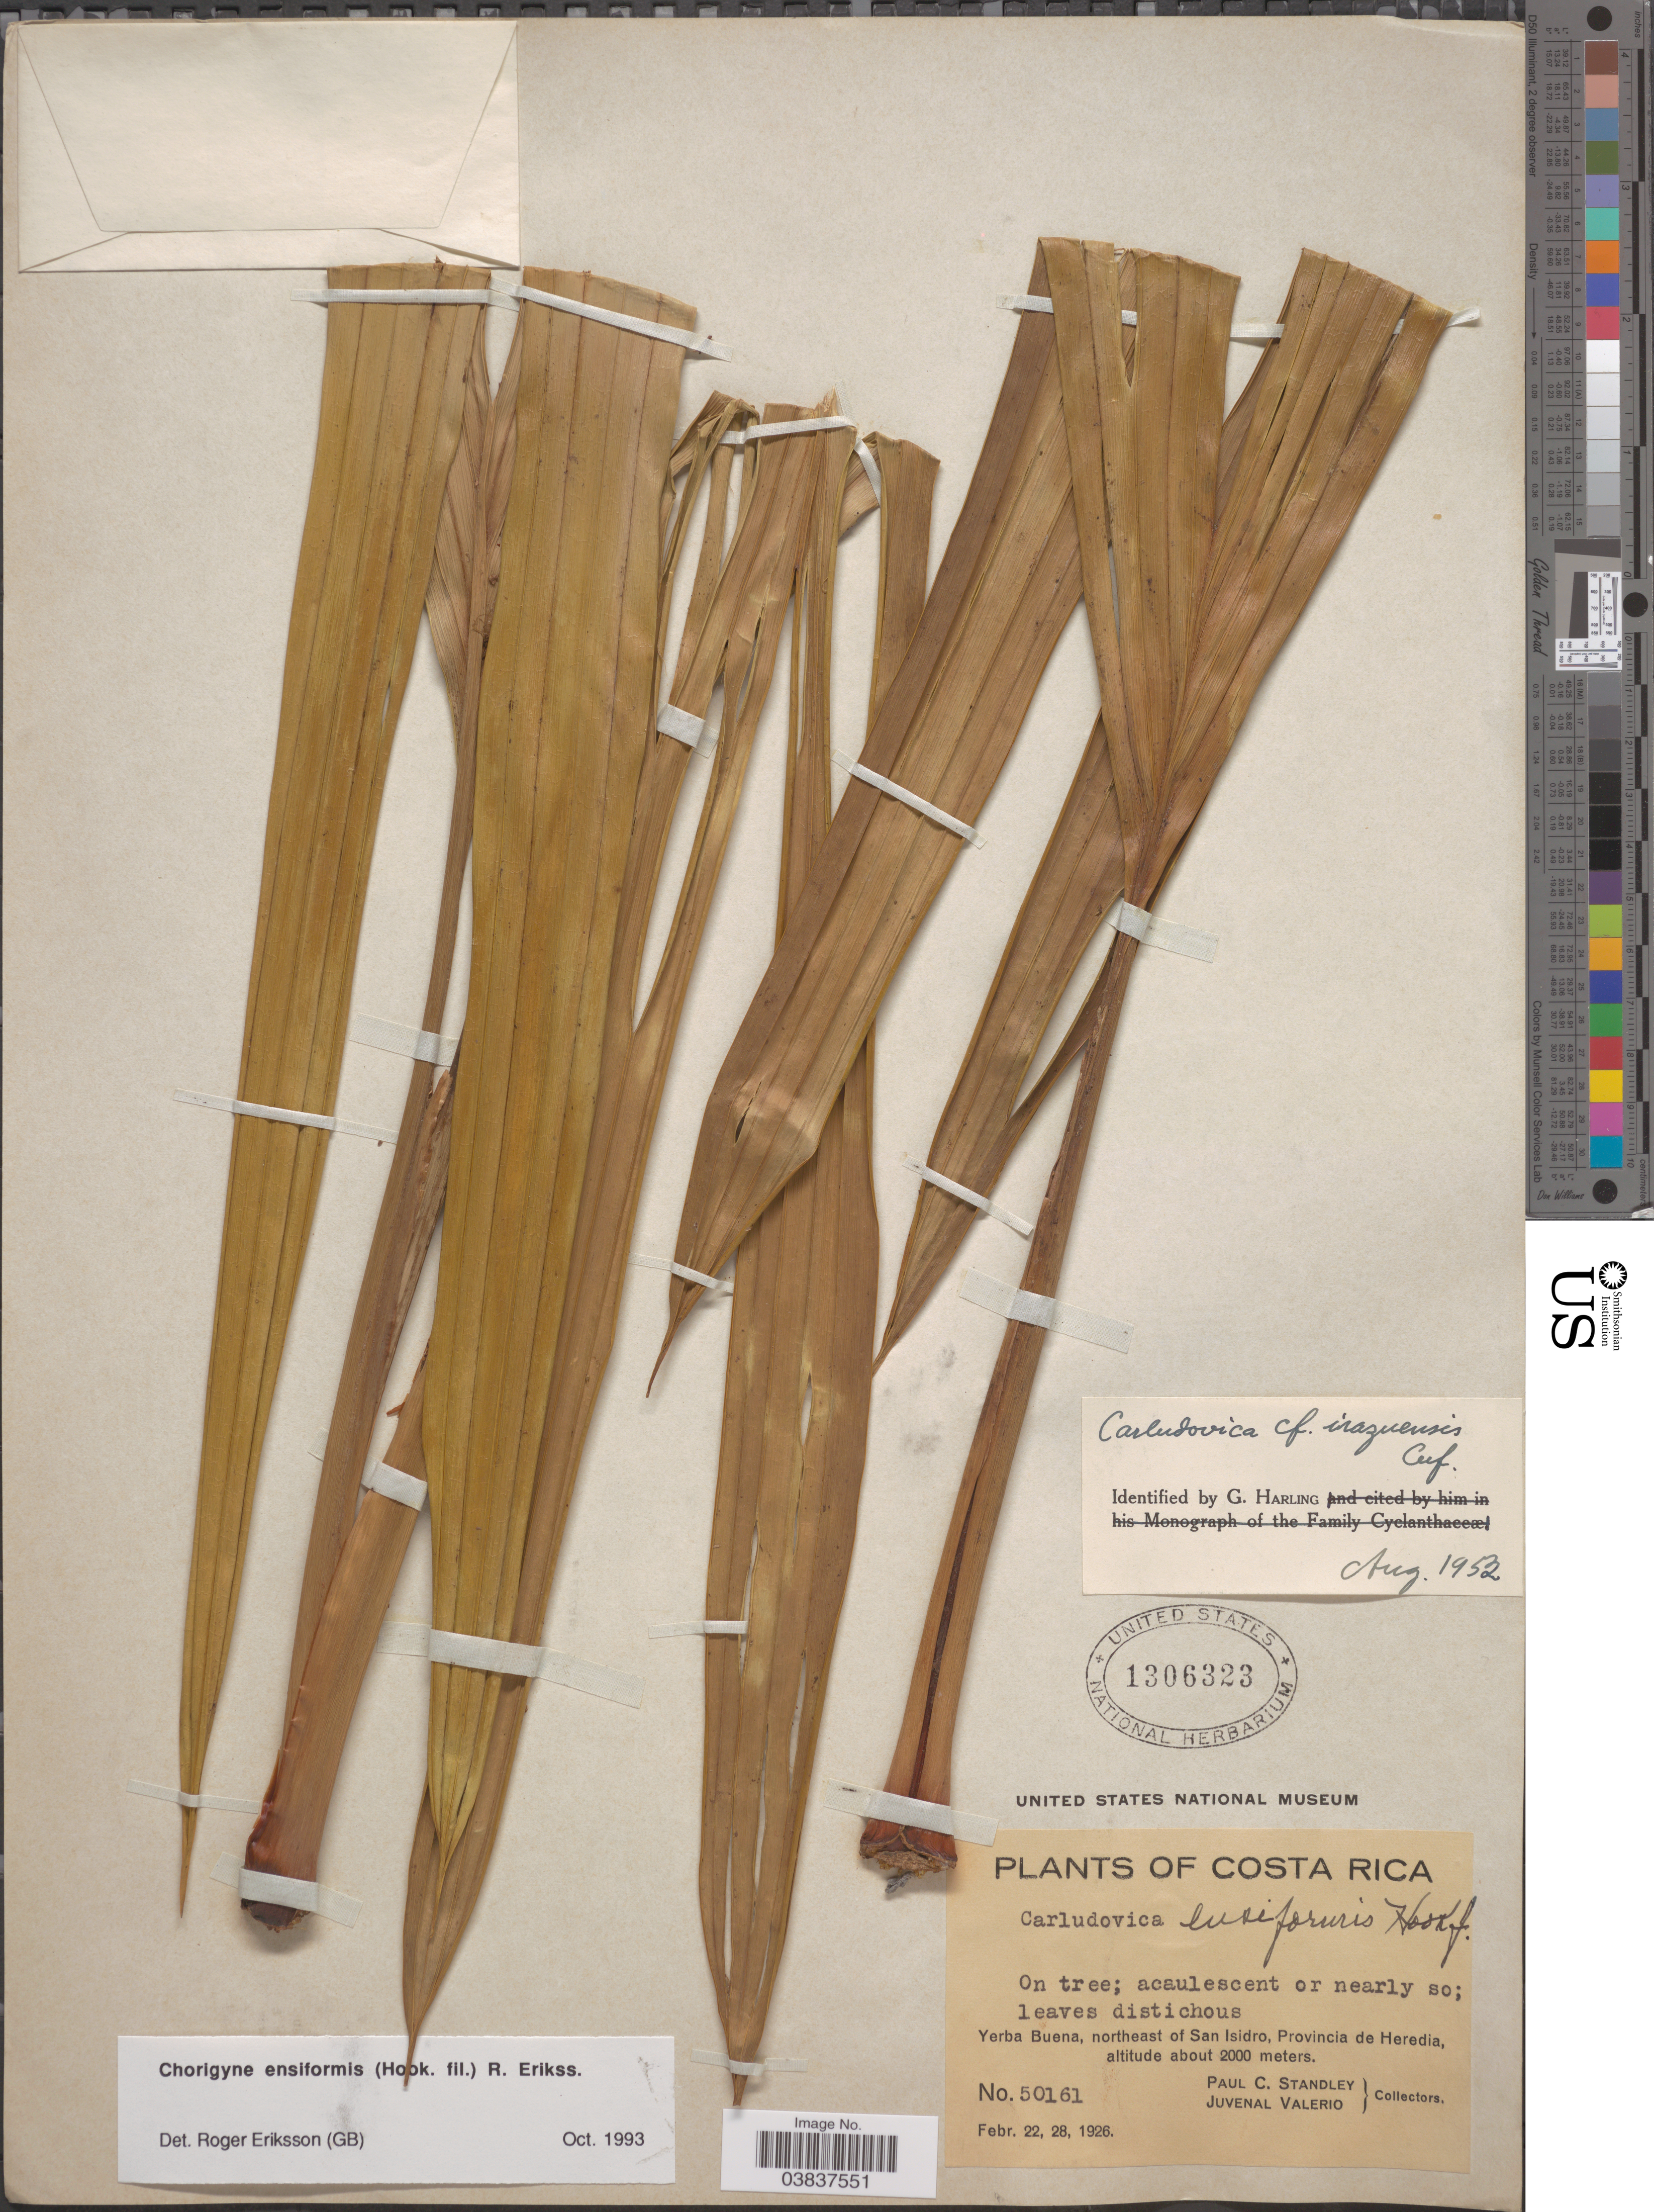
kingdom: Plantae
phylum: Tracheophyta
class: Liliopsida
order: Pandanales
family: Cyclanthaceae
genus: Chorigyne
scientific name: Chorigyne ensiformis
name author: (Hook. f.) R. Erikss.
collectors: P. C. Standley & J. Valerio R.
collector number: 50161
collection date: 1926-02-22/1926-02-28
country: Costa Rica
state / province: Heredia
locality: Yerba Buena, northeast of San Isidro.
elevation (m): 2000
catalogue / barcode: US 1306323